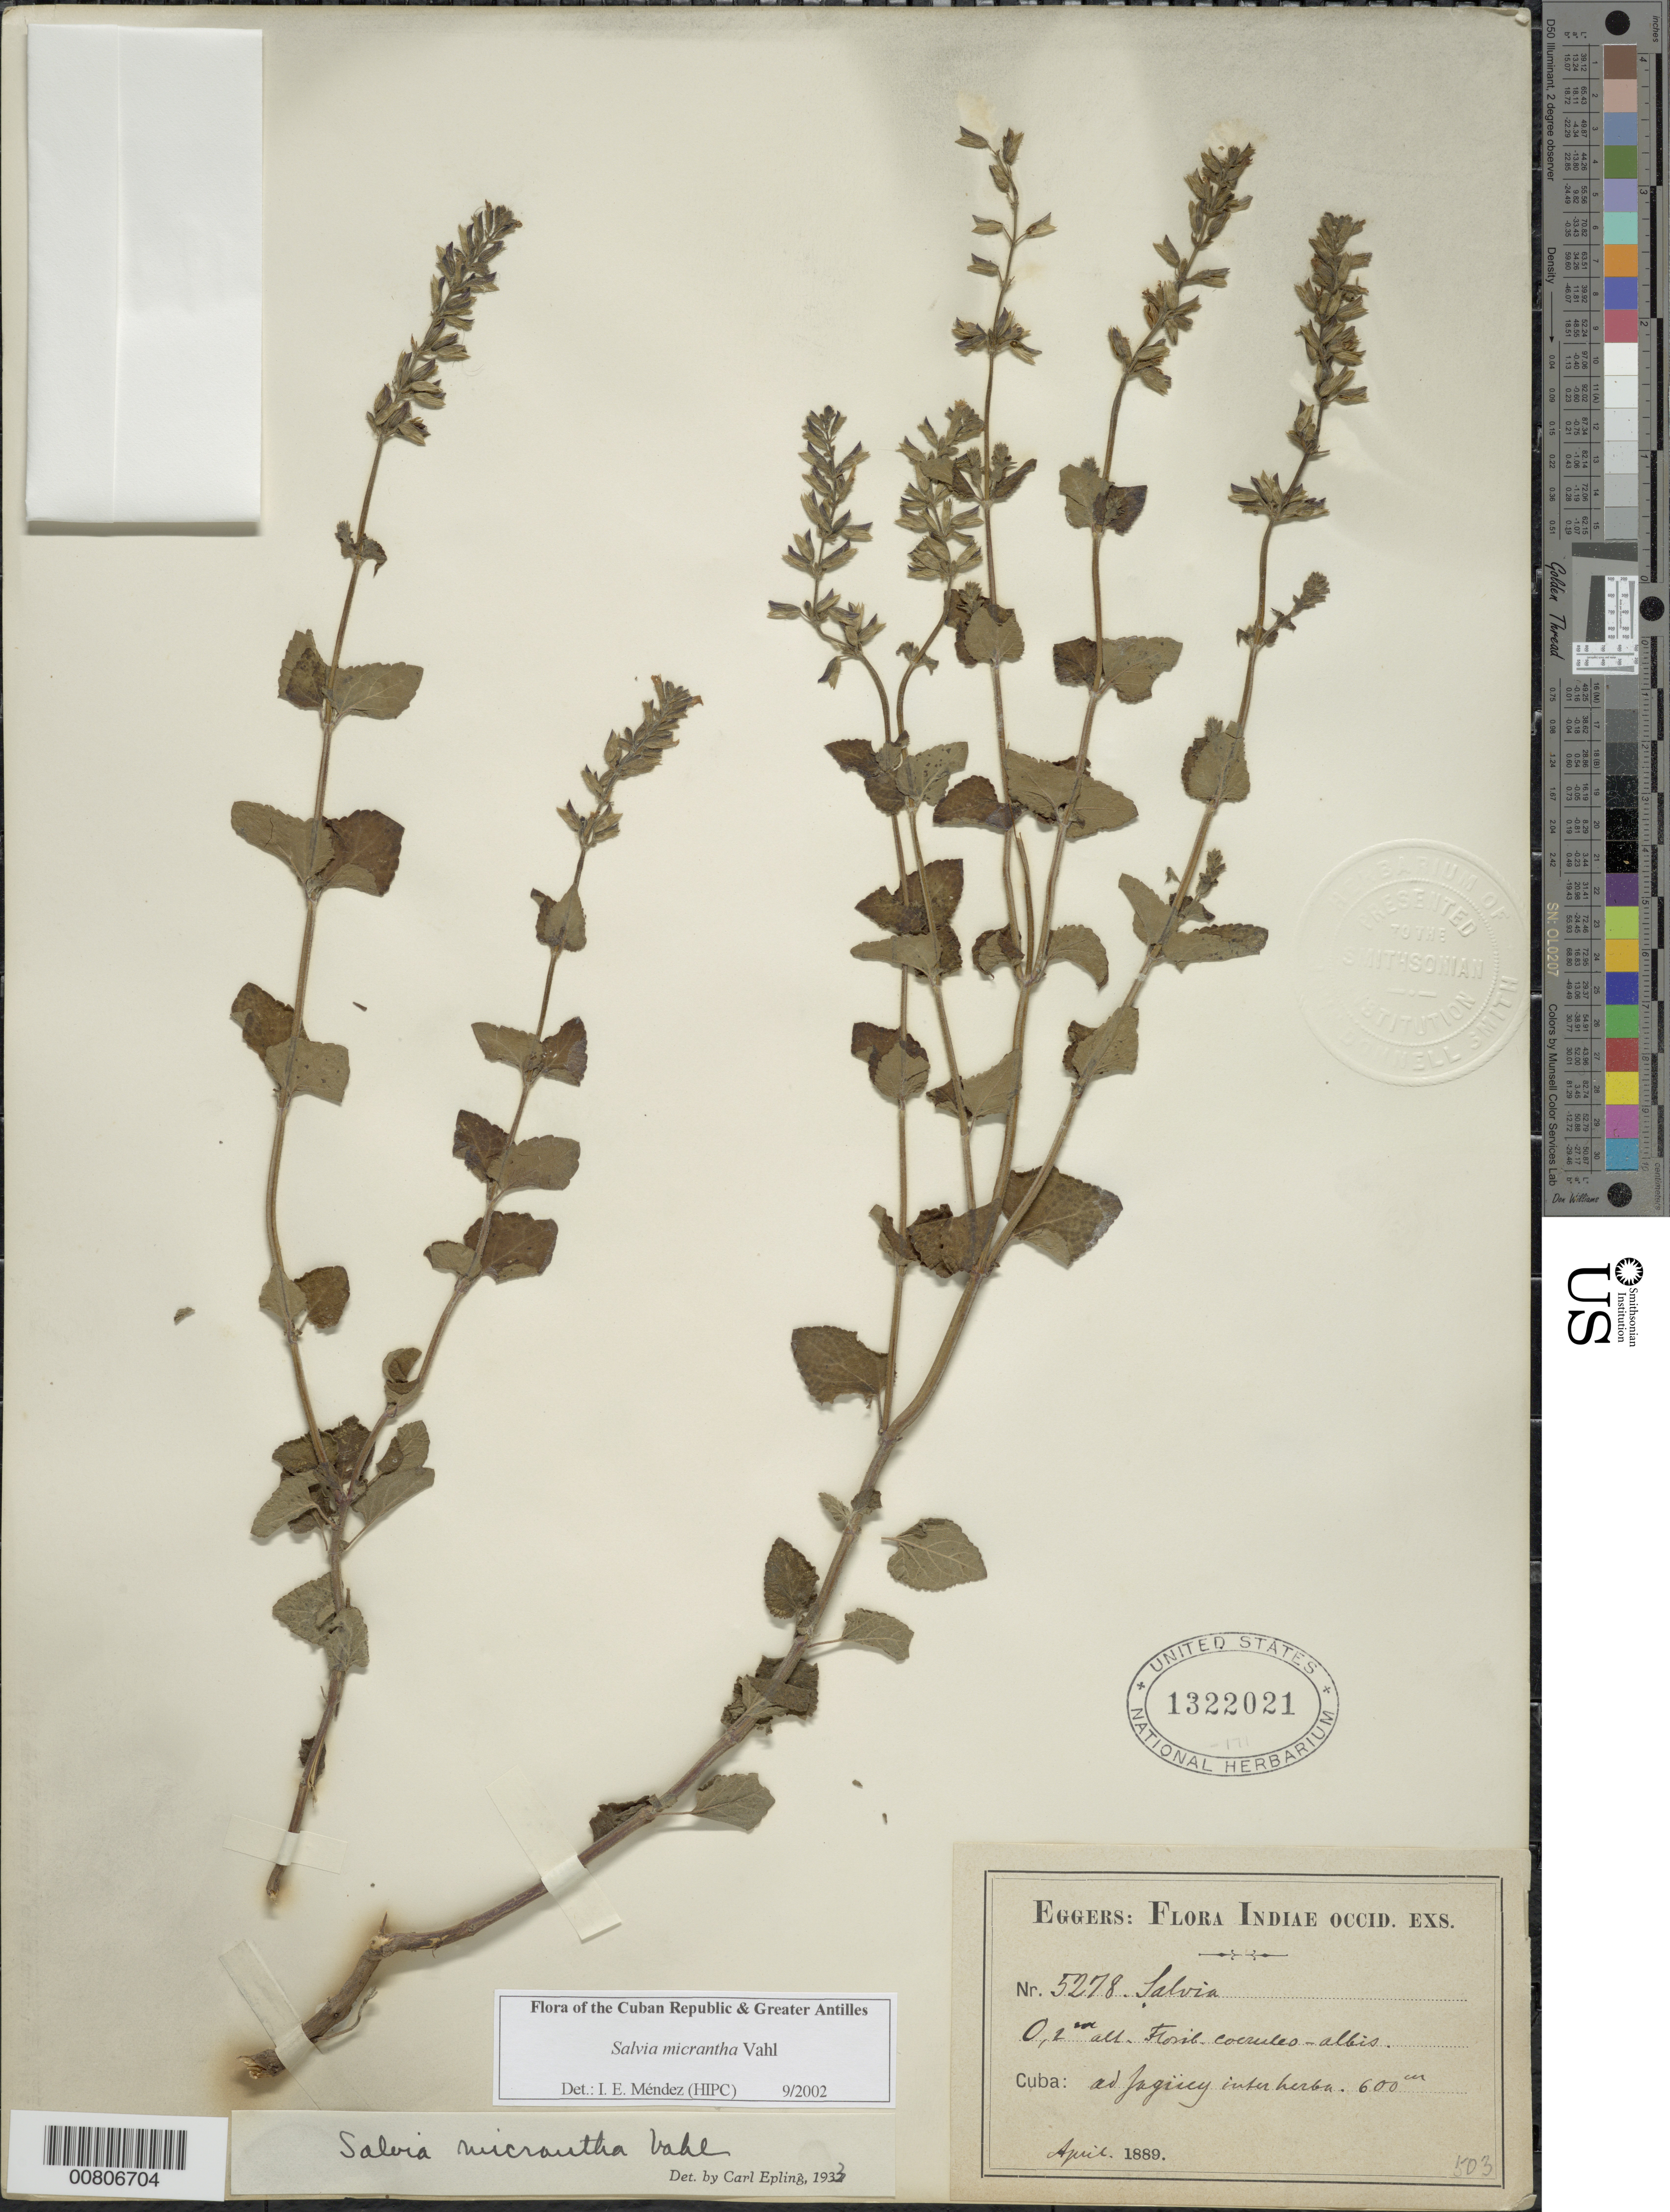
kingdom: Plantae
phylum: Tracheophyta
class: Magnoliopsida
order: Lamiales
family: Lamiaceae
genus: Salvia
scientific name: Salvia micrantha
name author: Vahl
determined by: Méndez, Isidro E., (HIPC)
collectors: H. F. A. von Eggers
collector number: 5278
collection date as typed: Apr 1889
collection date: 1889-04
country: Cuba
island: Cuba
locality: Jaqüey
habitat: Inter herba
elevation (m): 600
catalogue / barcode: US 1322021